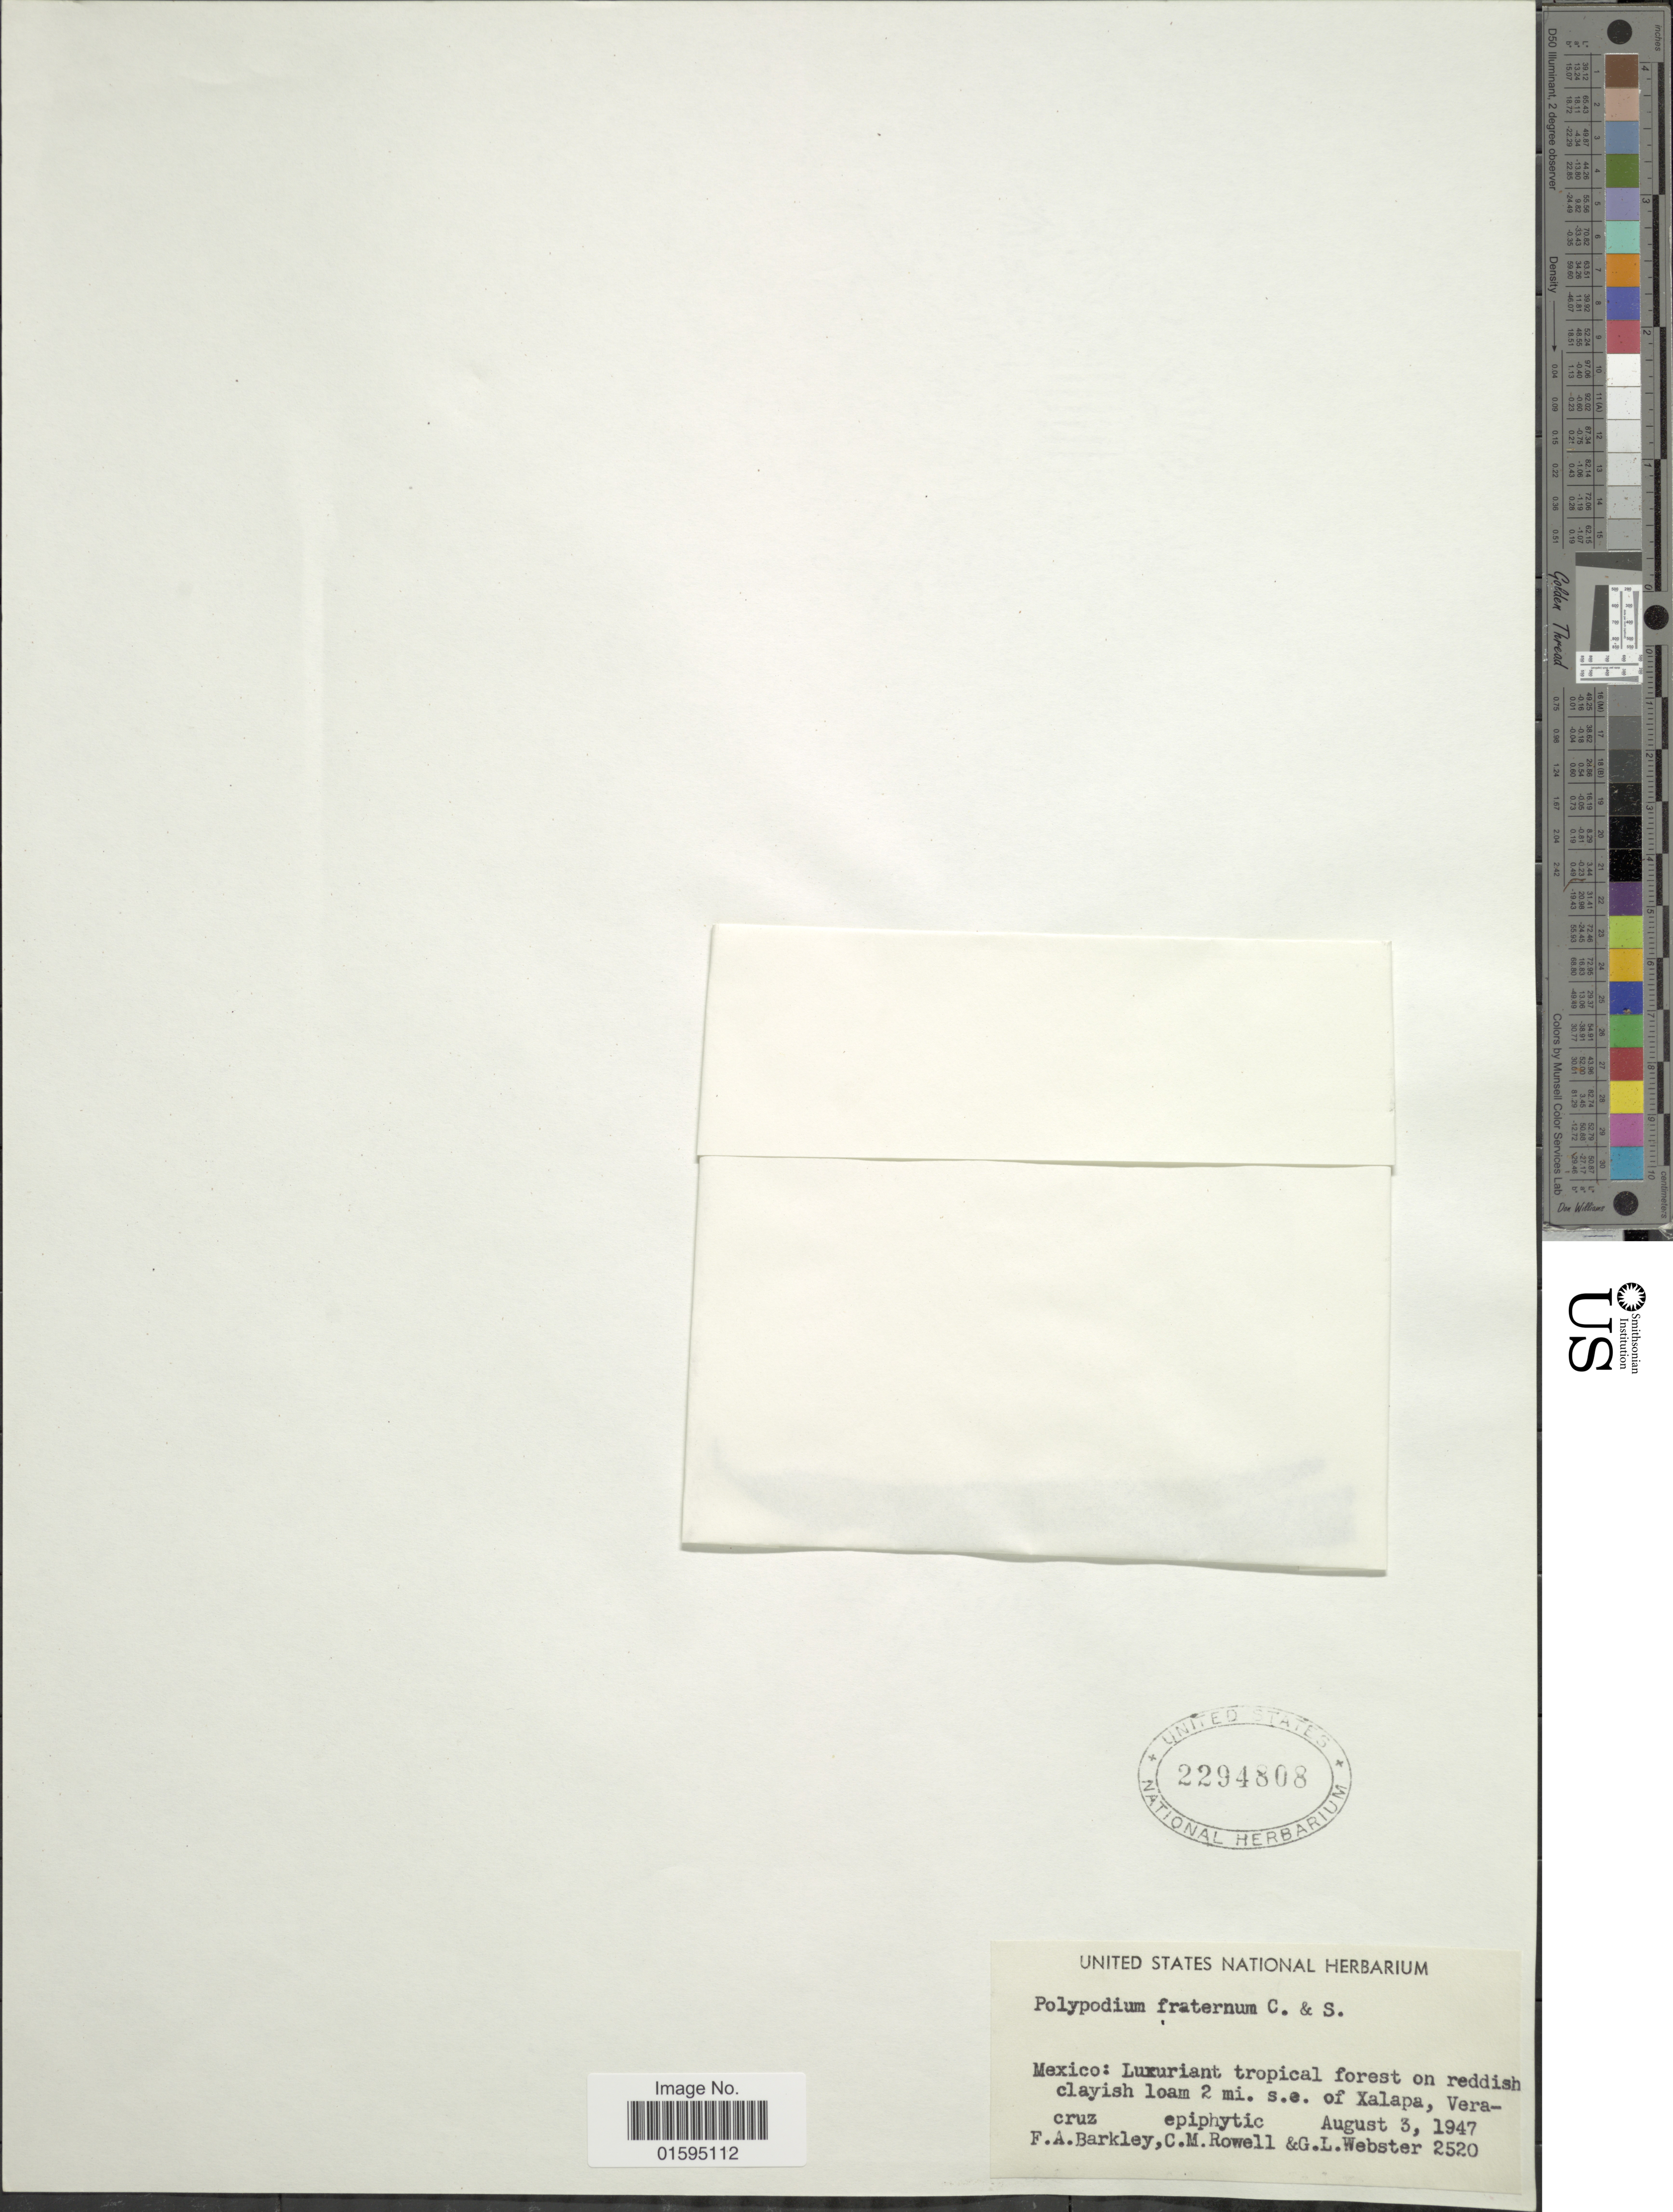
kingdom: Plantae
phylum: Tracheophyta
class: Polypodiopsida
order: Polypodiales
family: Polypodiaceae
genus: Polypodium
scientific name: Polypodium fraternum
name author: Schltdl. & Cham.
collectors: F. A. Barkley, C. M. Rowell & G. L. Webster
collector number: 2520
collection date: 1947-08-03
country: Mexico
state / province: Veracruz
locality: Luxuriant tropical forest on reddish clayish loam 2 mi. s.e. of Xalapa, Vera-cruz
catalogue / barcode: US 2294808